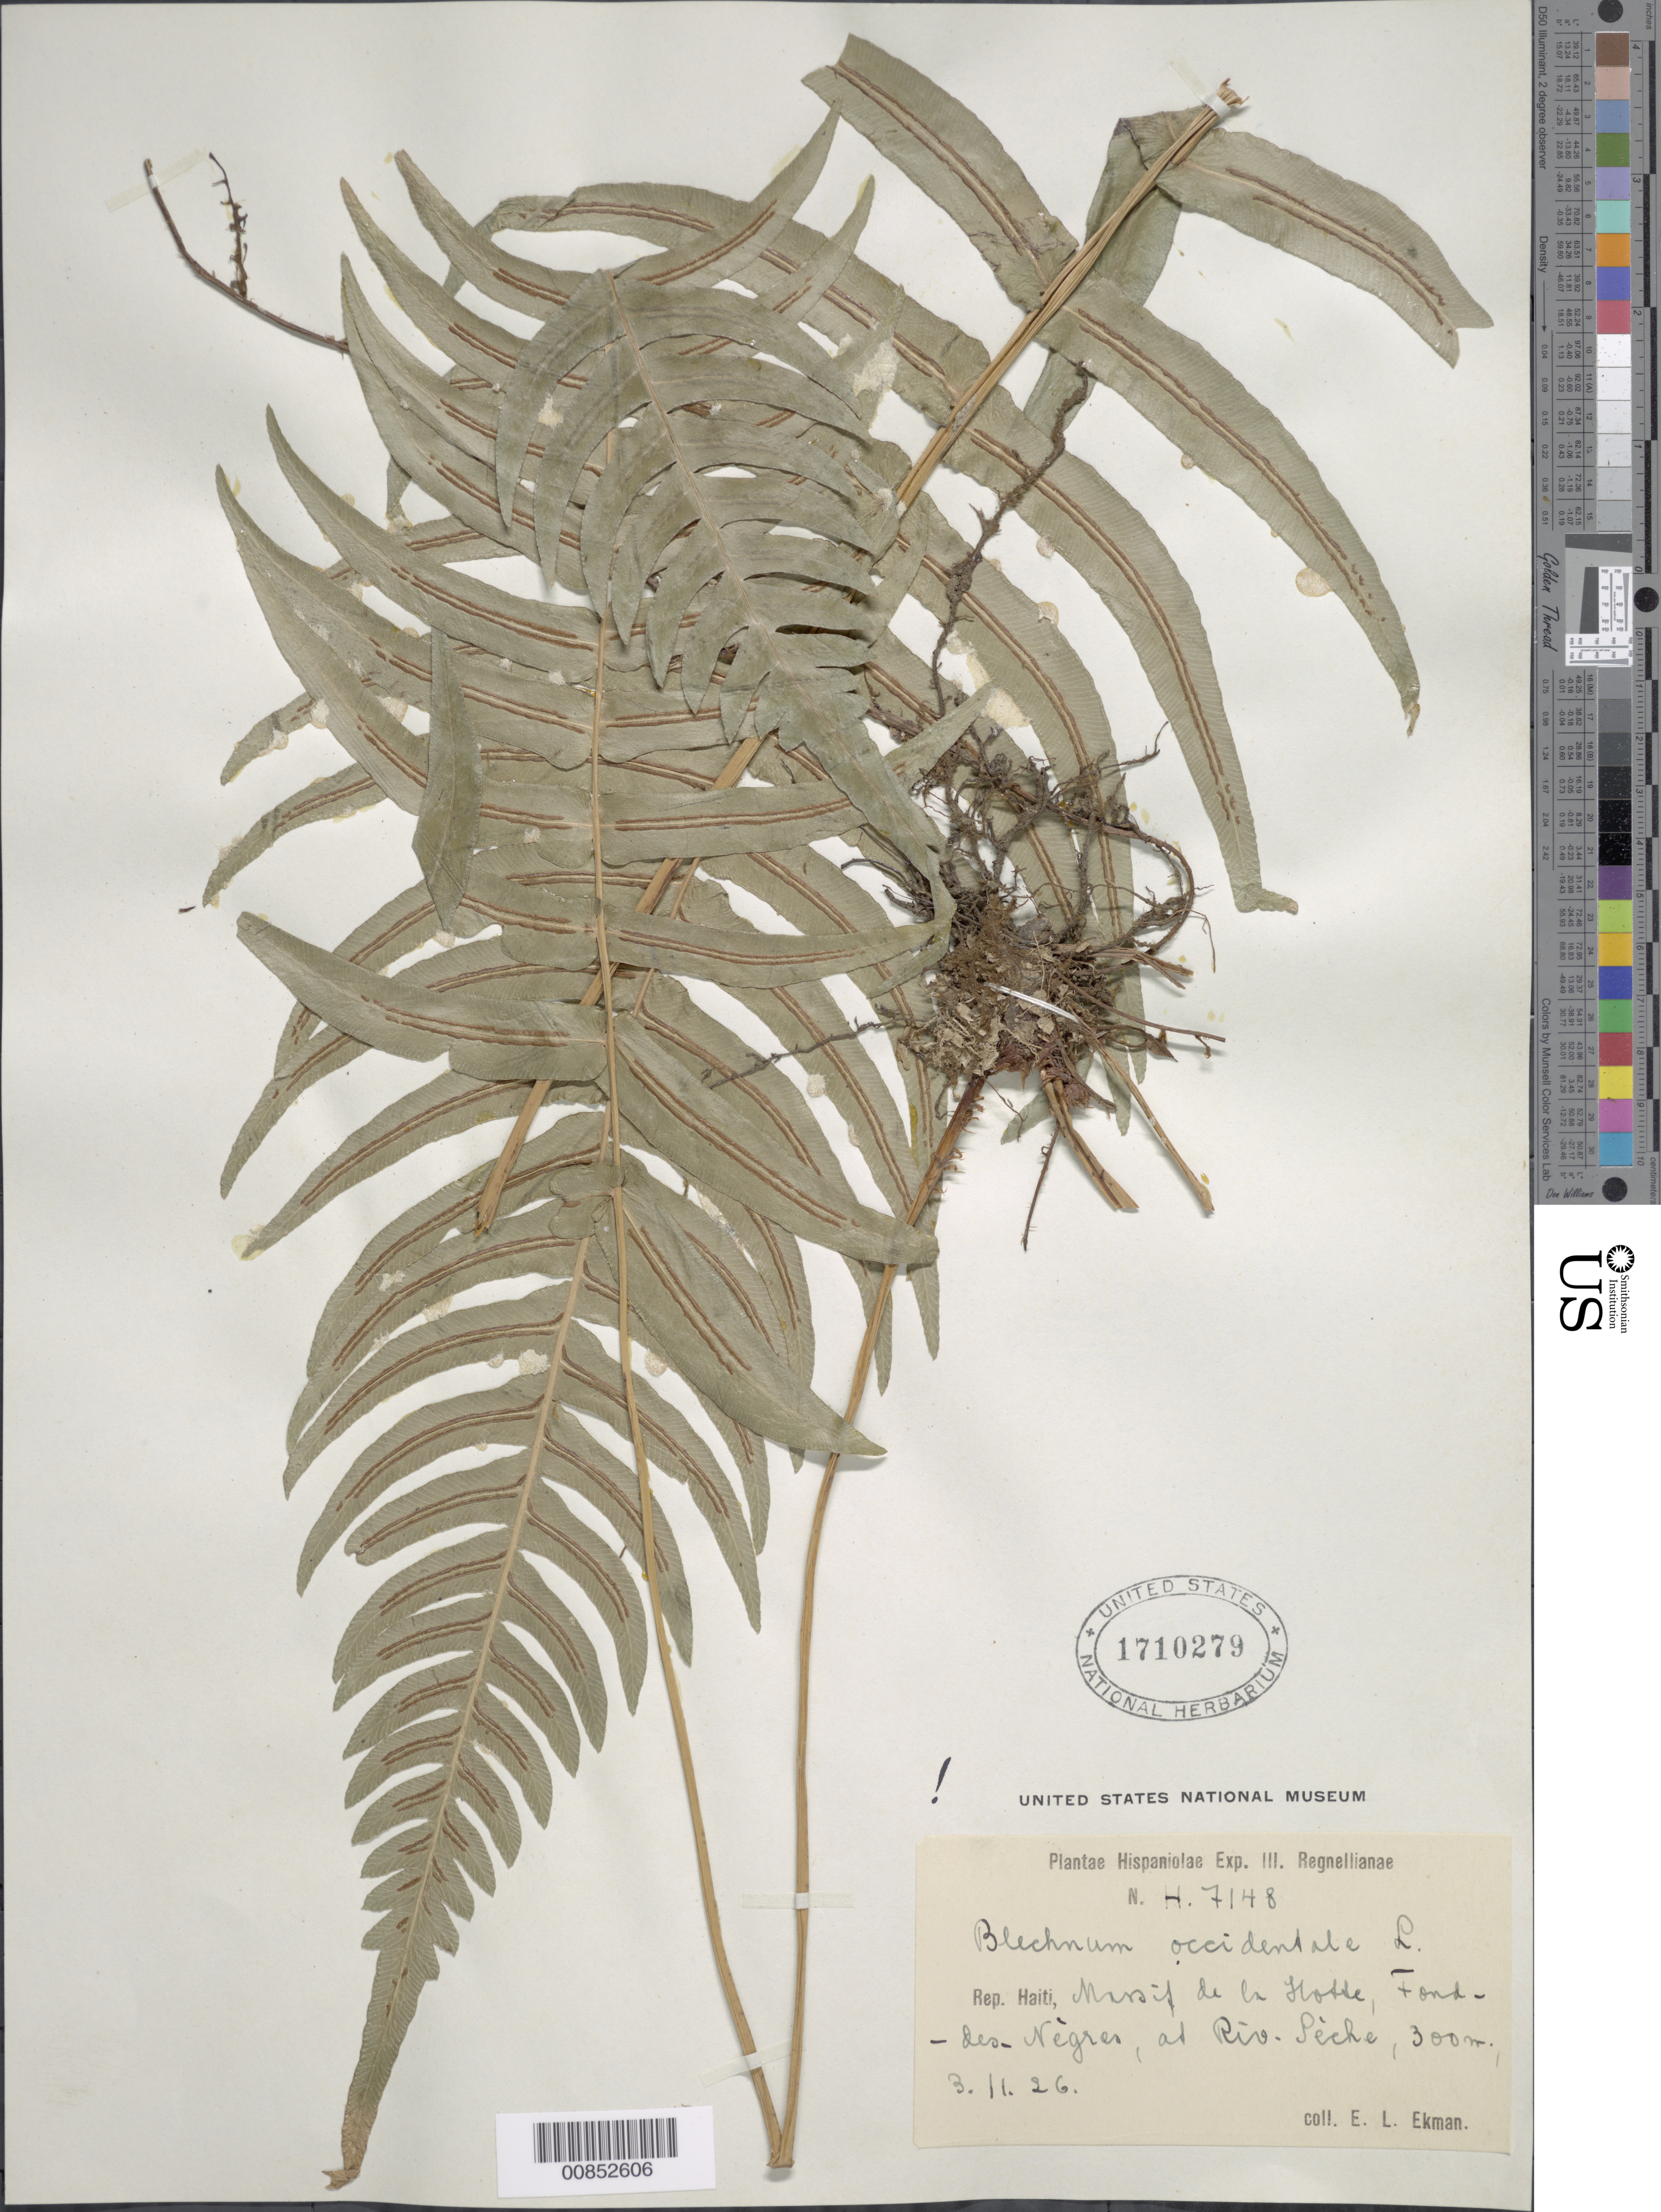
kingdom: Plantae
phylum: Tracheophyta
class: Polypodiopsida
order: Polypodiales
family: Blechnaceae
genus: Blechnum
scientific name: Blechnum occidentale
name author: L.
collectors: E. L. Ekman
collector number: H 7148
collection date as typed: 03 Nov 1926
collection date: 1926-11-03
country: Haiti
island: Hispaniola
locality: Massif de la Hotte, Fond des Nègres, at Riv. Sèche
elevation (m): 300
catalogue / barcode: US 1710279